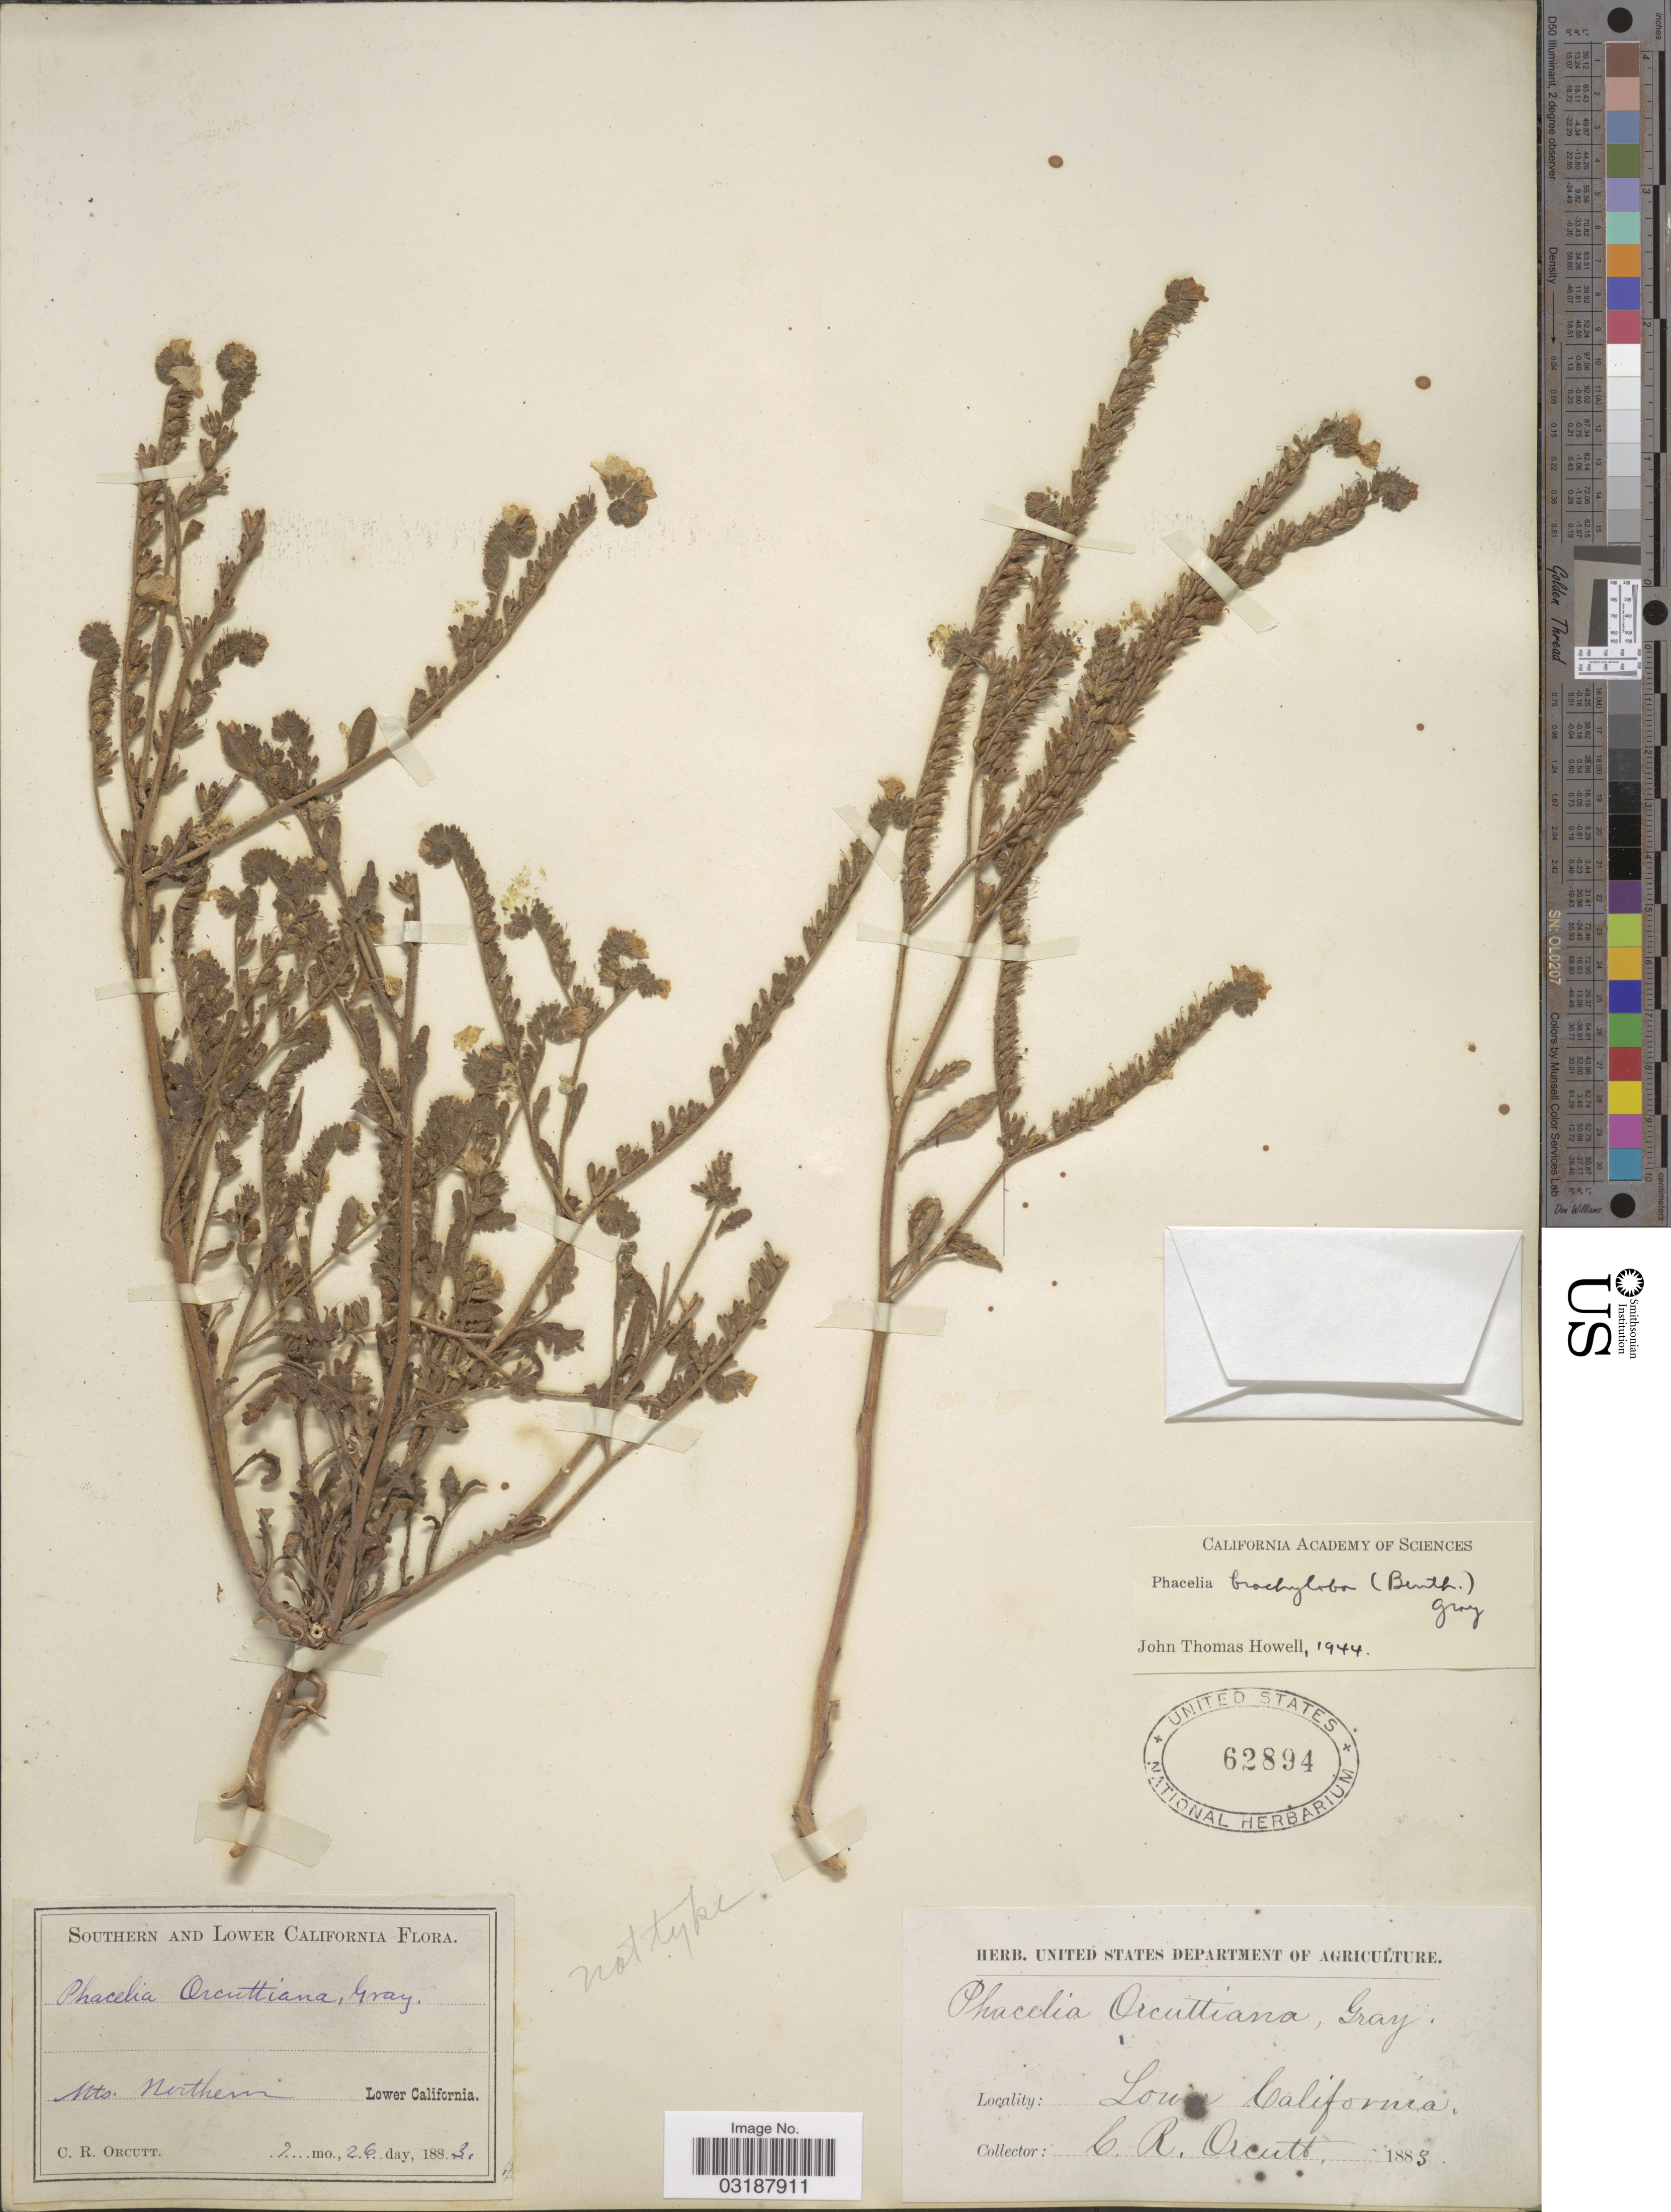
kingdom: Plantae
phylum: Tracheophyta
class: Magnoliopsida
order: Boraginales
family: Hydrophyllaceae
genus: Phacelia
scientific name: Phacelia brachyloba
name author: (Benth.) A. Gray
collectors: C. R. Orcutt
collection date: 1883-02-26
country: Mexico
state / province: Baja California Norte / Baja California Sur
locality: Mts. Northern Lower California.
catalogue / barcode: US 62894